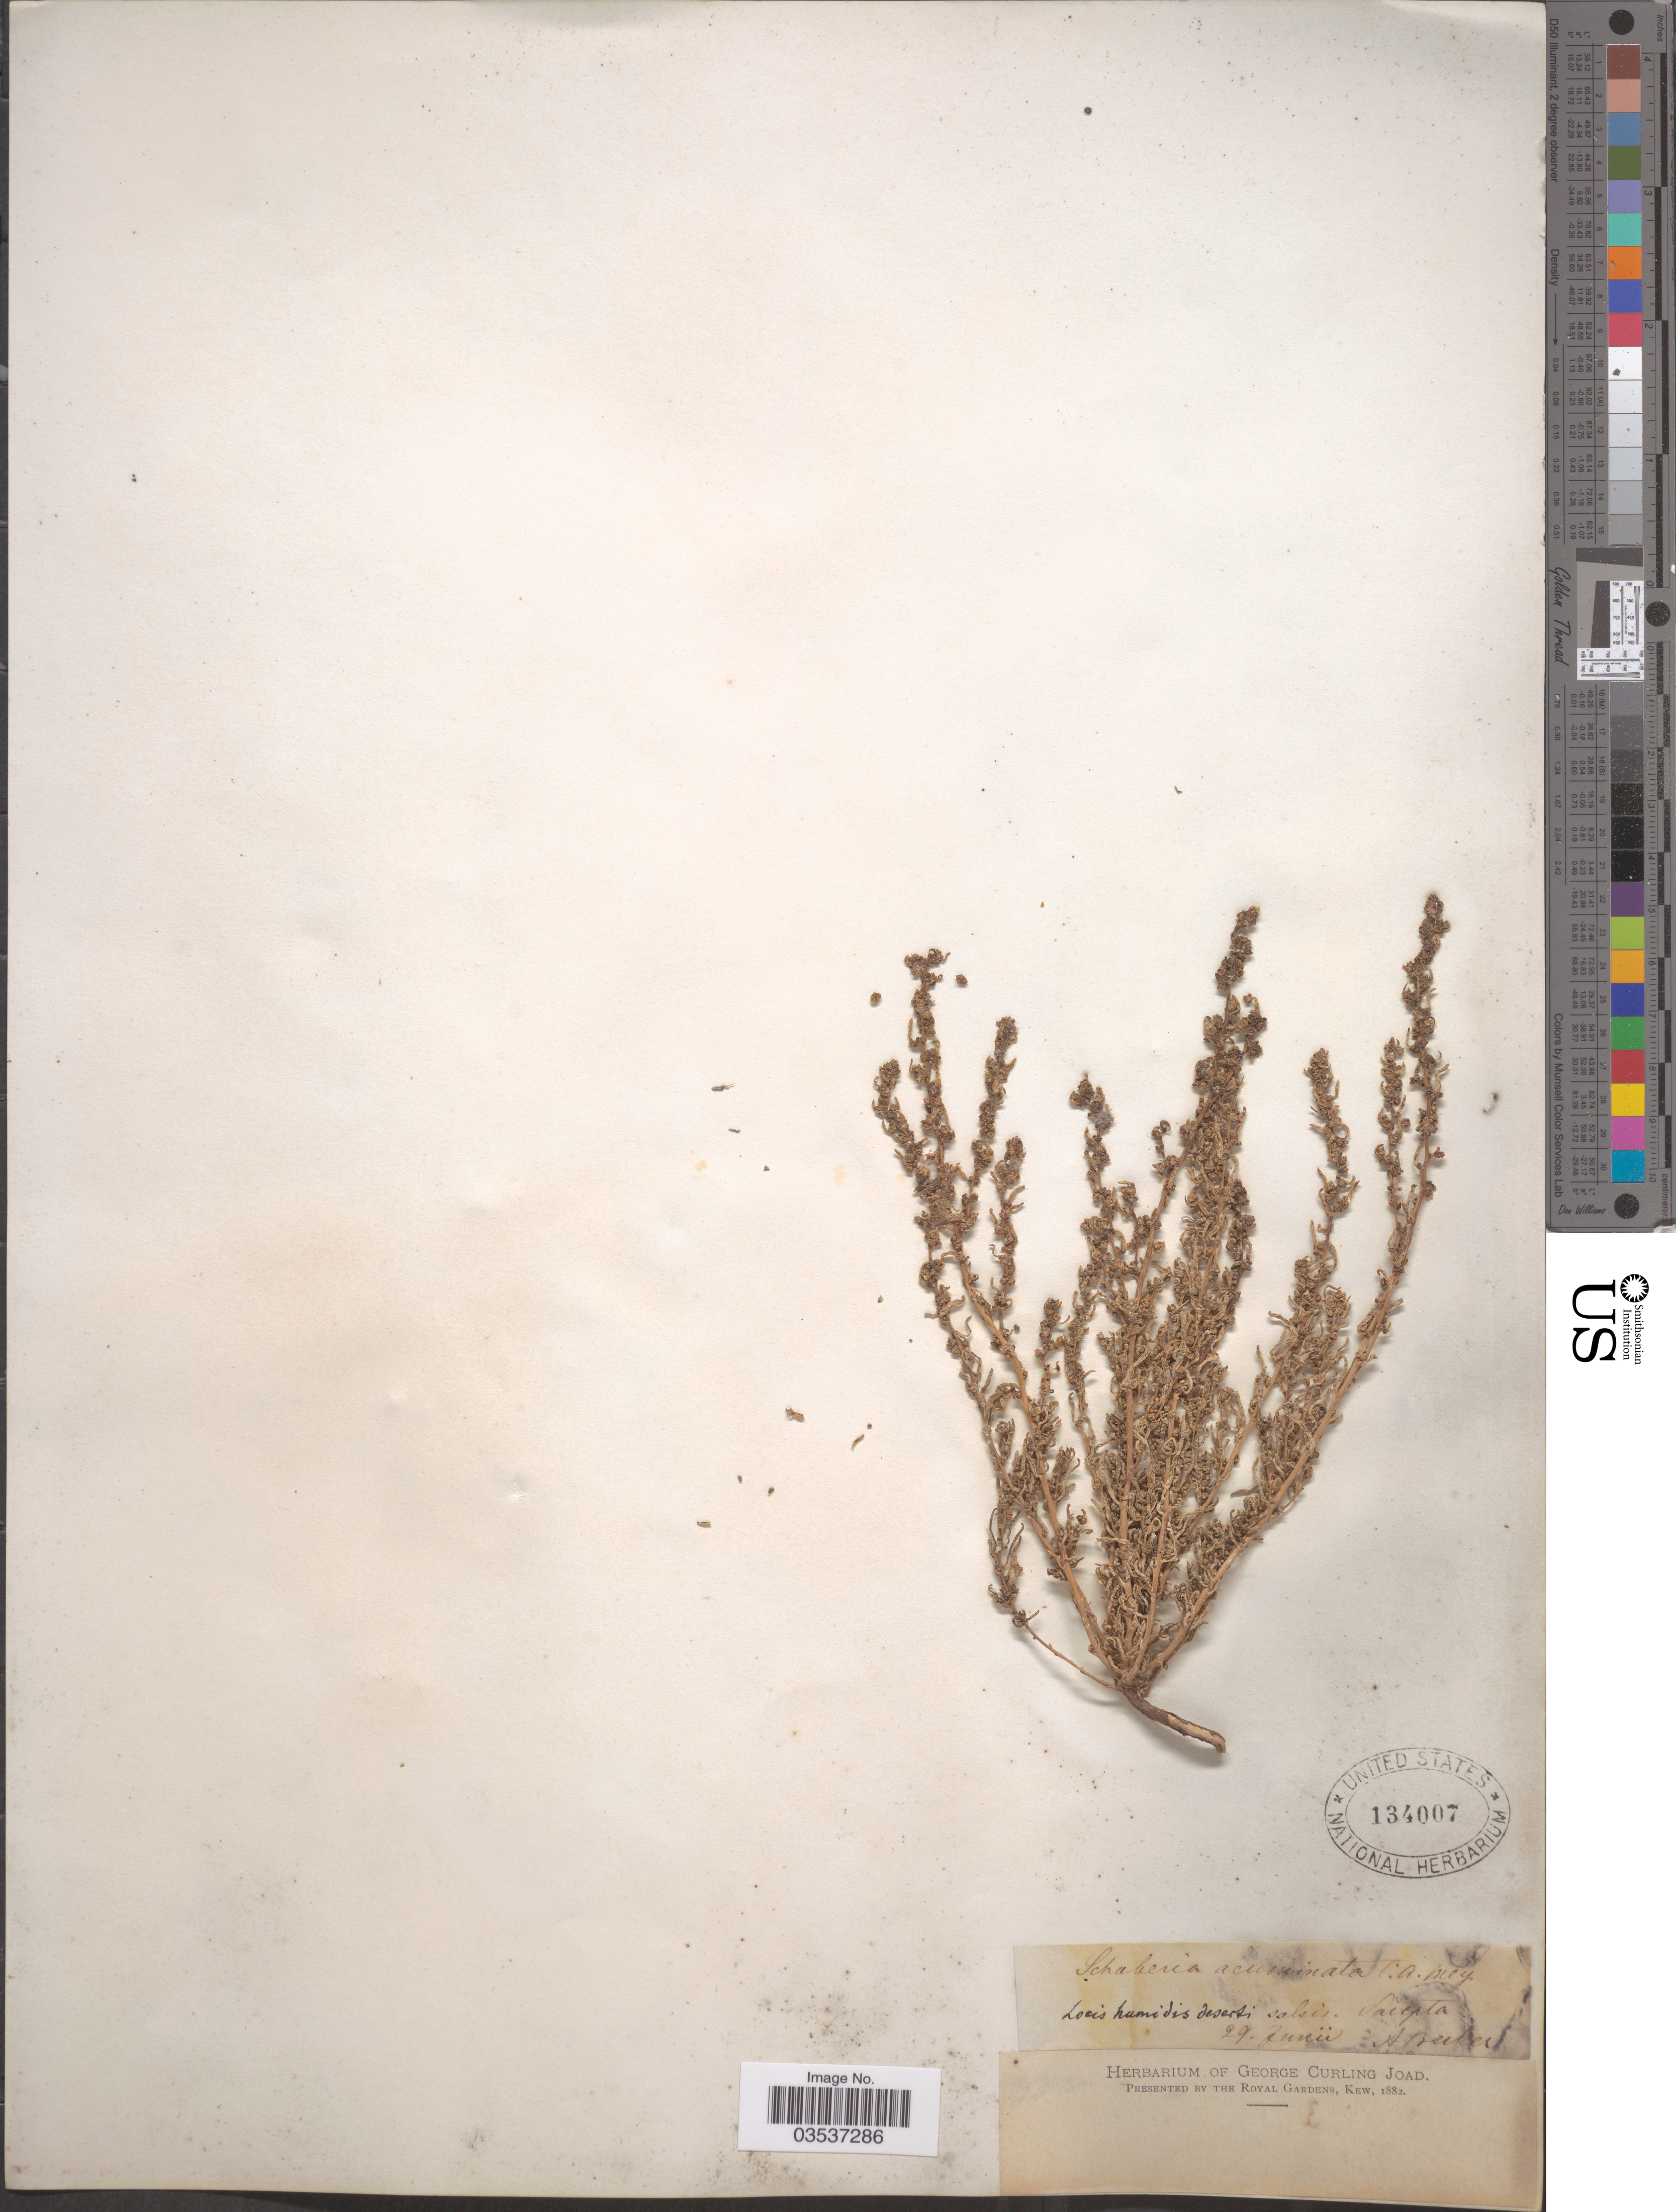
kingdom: Plantae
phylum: Tracheophyta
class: Magnoliopsida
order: Caryophyllales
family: Amaranthaceae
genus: Suaeda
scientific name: Suaeda acuminata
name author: (C.A. Mey.) Moq.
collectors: A. Becker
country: Russian Federation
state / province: Volgograd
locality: Sarepta.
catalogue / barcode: US 134007